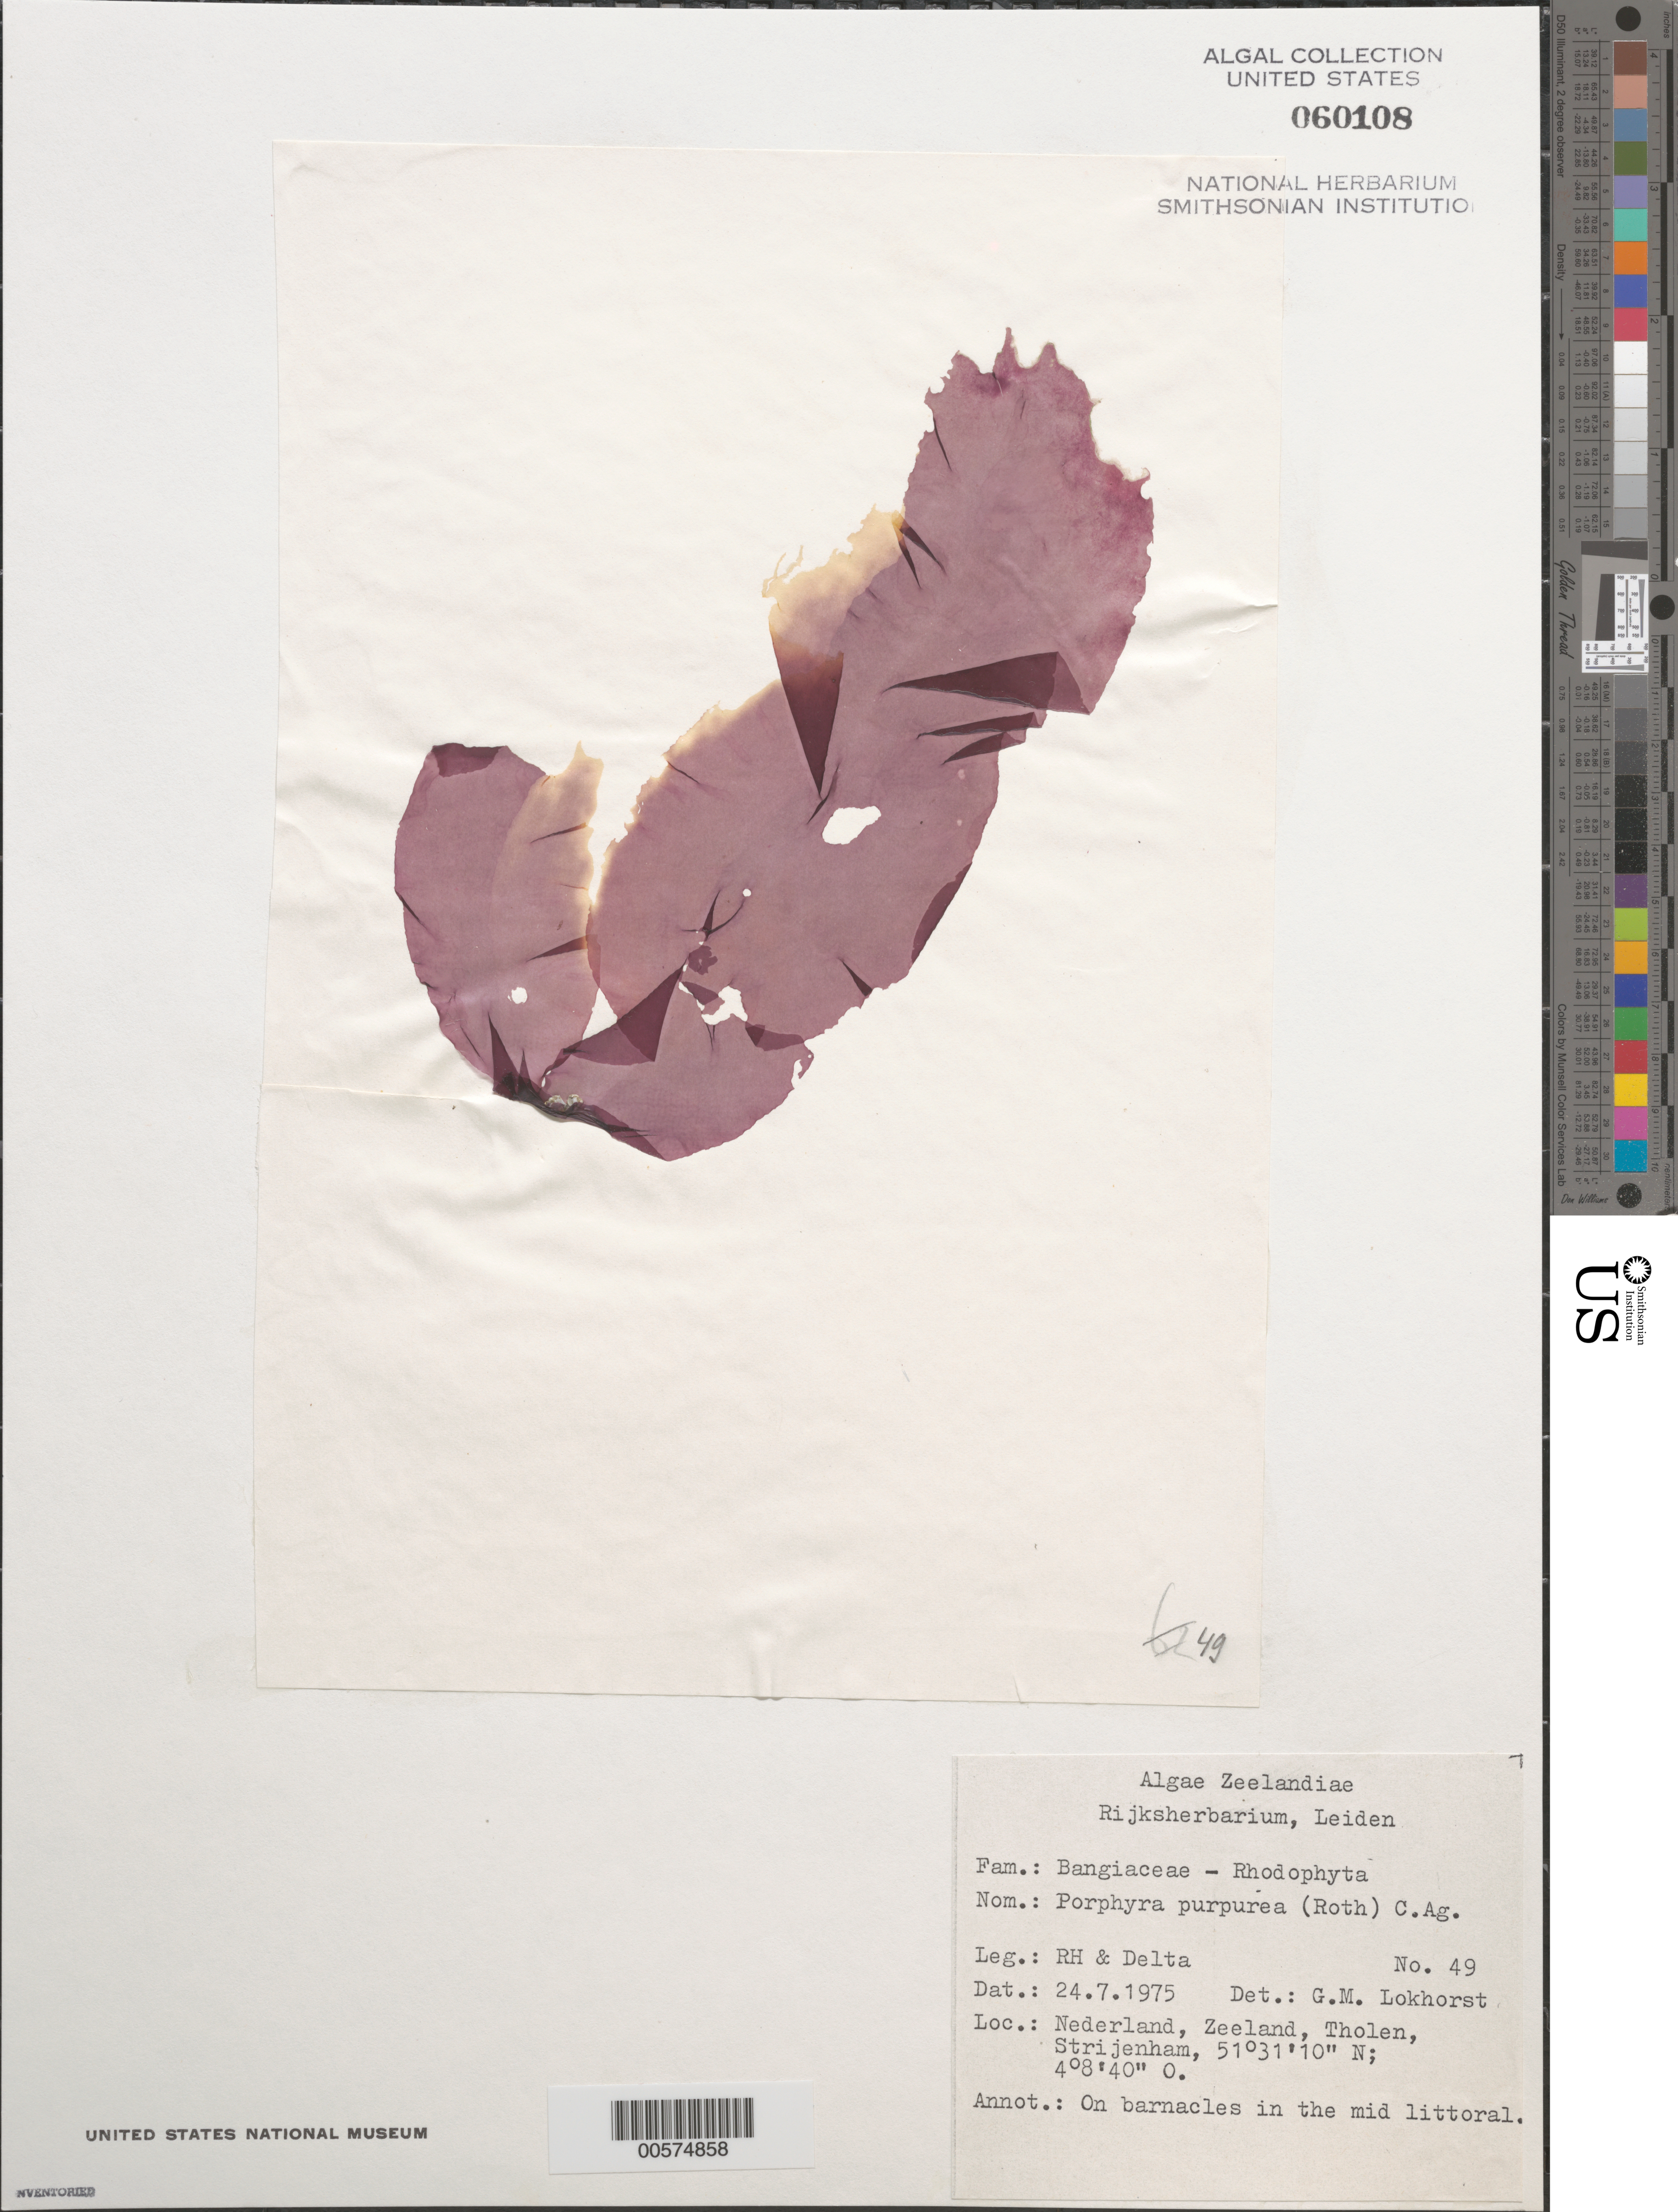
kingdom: Plantae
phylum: Rhodophyta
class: Bangiophyceae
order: Bangiales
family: Bangiaceae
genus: Porphyra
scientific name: Porphyra purpurea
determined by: Lokhorst, G. M.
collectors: R.H. & Delta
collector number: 49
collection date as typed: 24 Jul 1975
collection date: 1975-07-24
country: Netherlands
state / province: Zeeland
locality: Strijenham, tholen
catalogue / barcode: US 60108